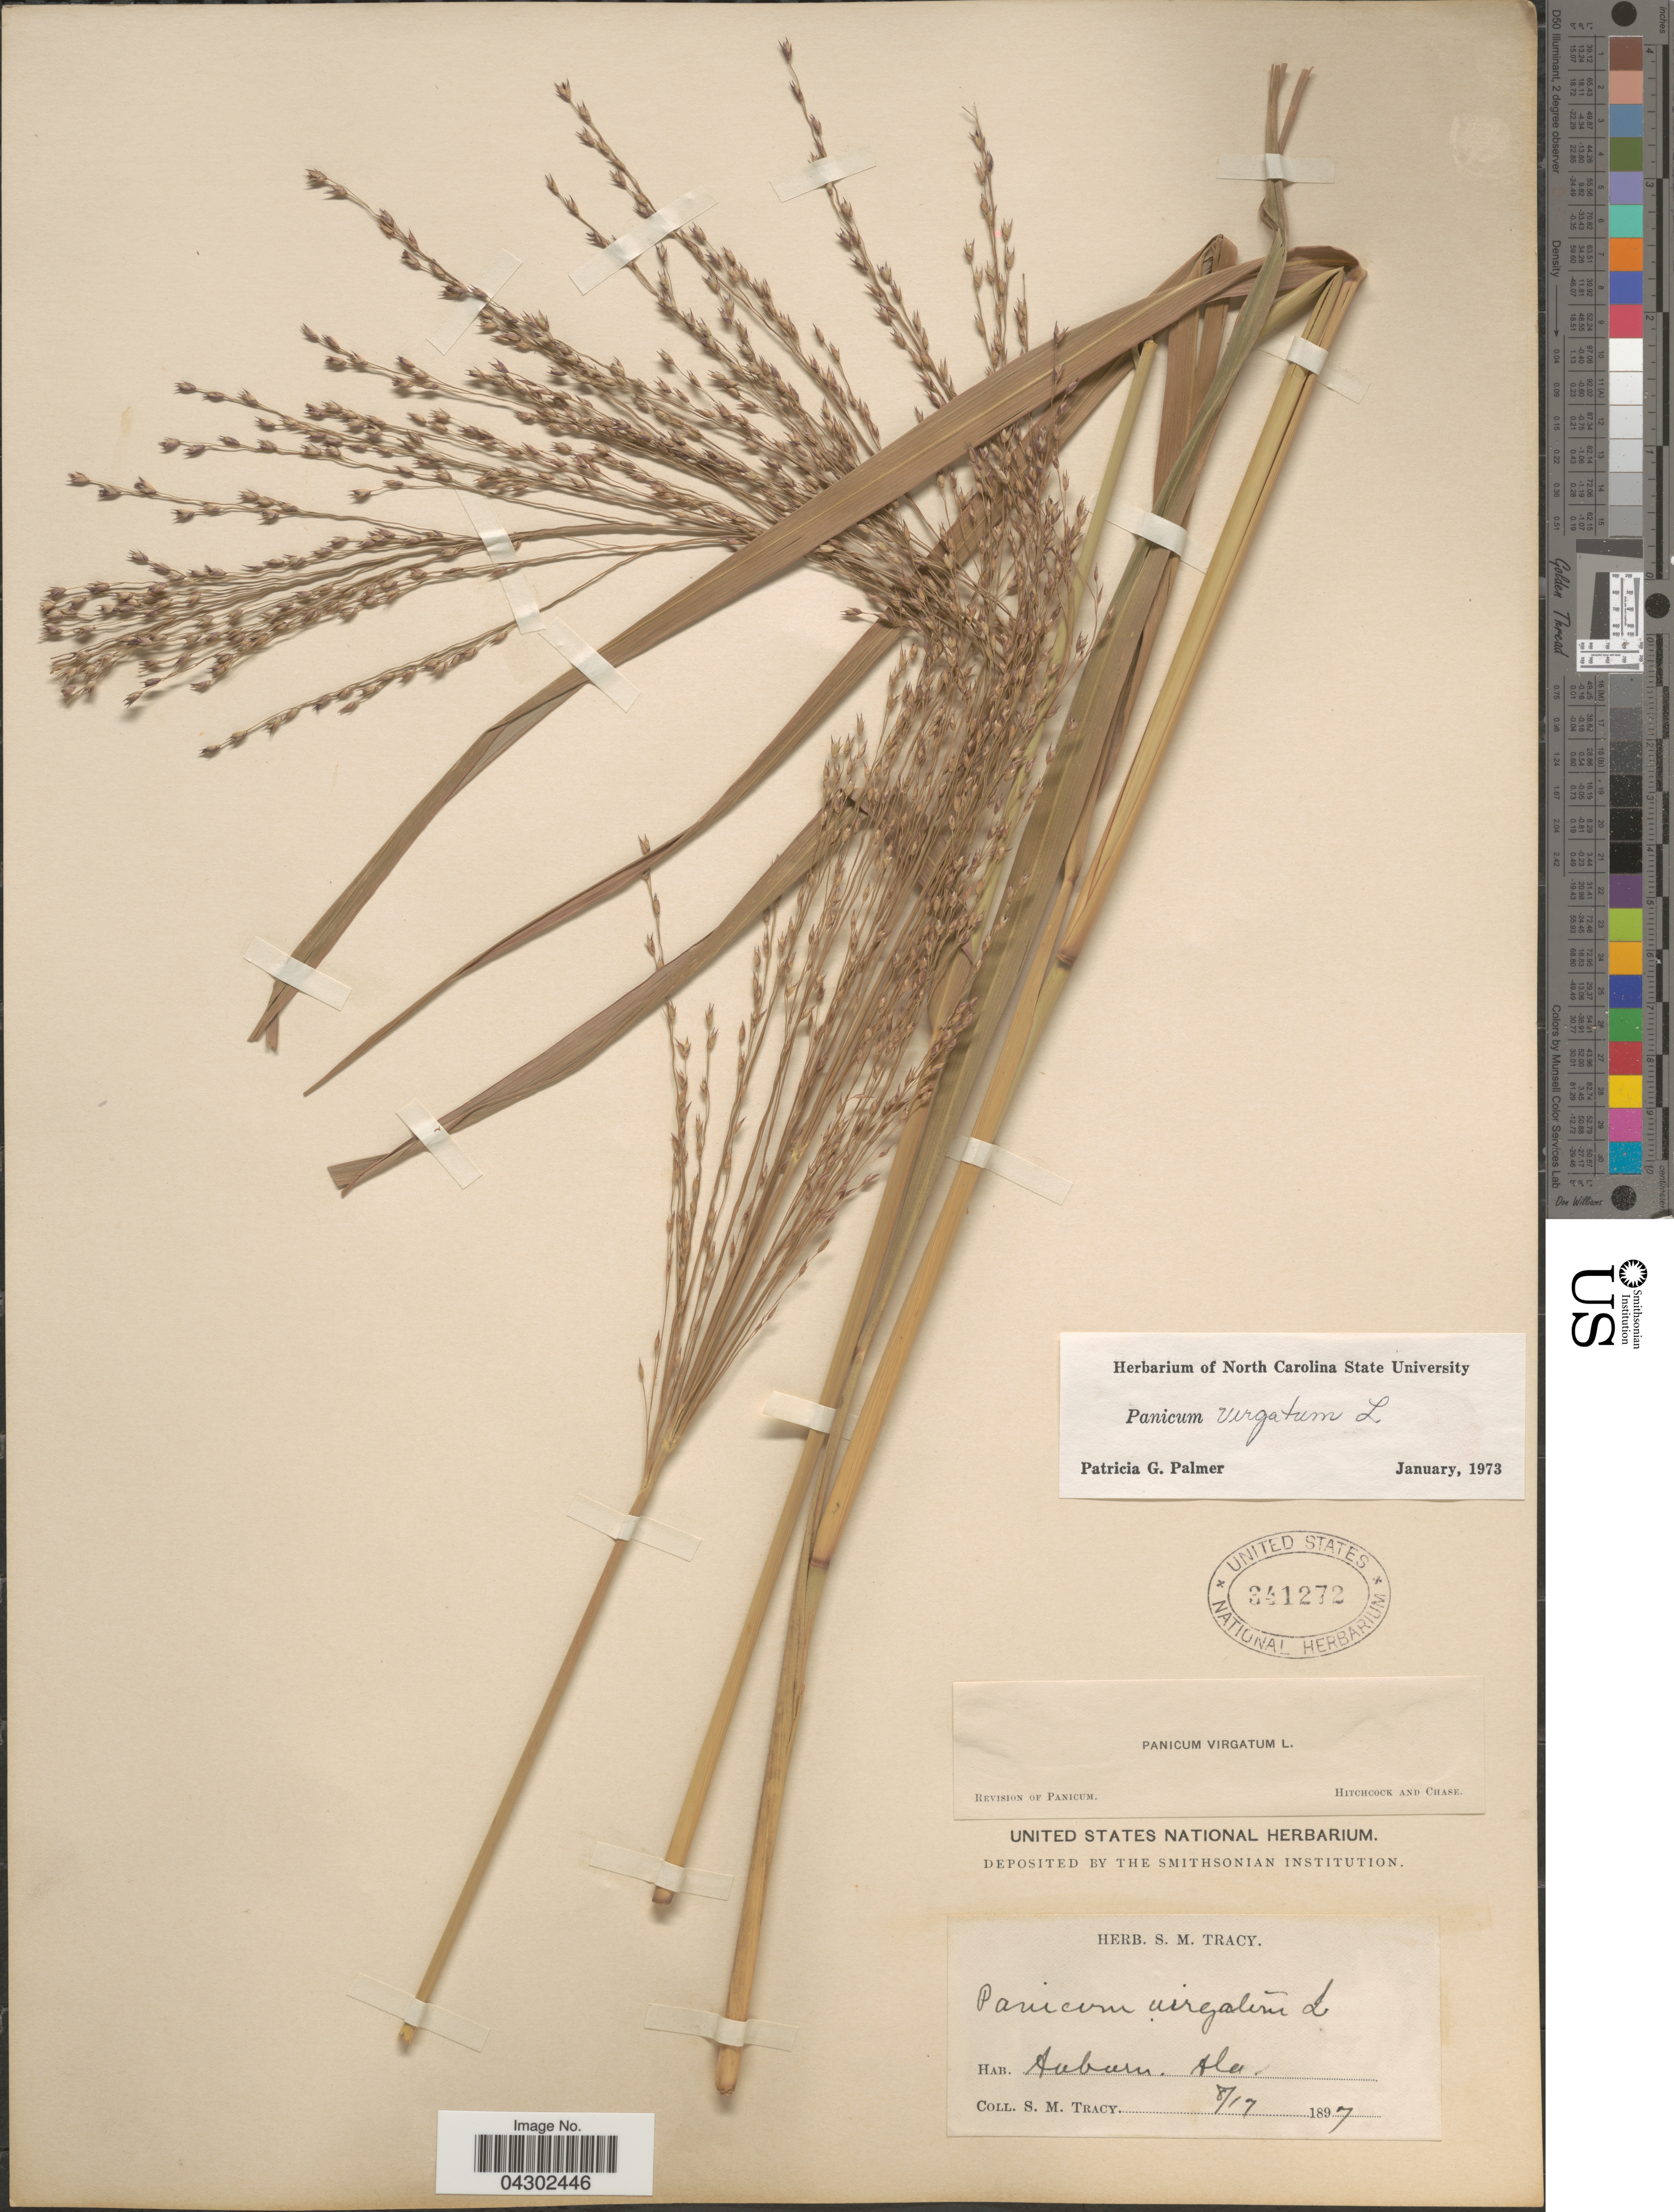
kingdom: Plantae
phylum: Tracheophyta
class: Liliopsida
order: Poales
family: Poaceae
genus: Panicum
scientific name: Panicum virgatum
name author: L.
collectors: S. M. Tracy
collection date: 1897-08-17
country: United States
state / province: Alabama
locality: Auburn.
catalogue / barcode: US 341272